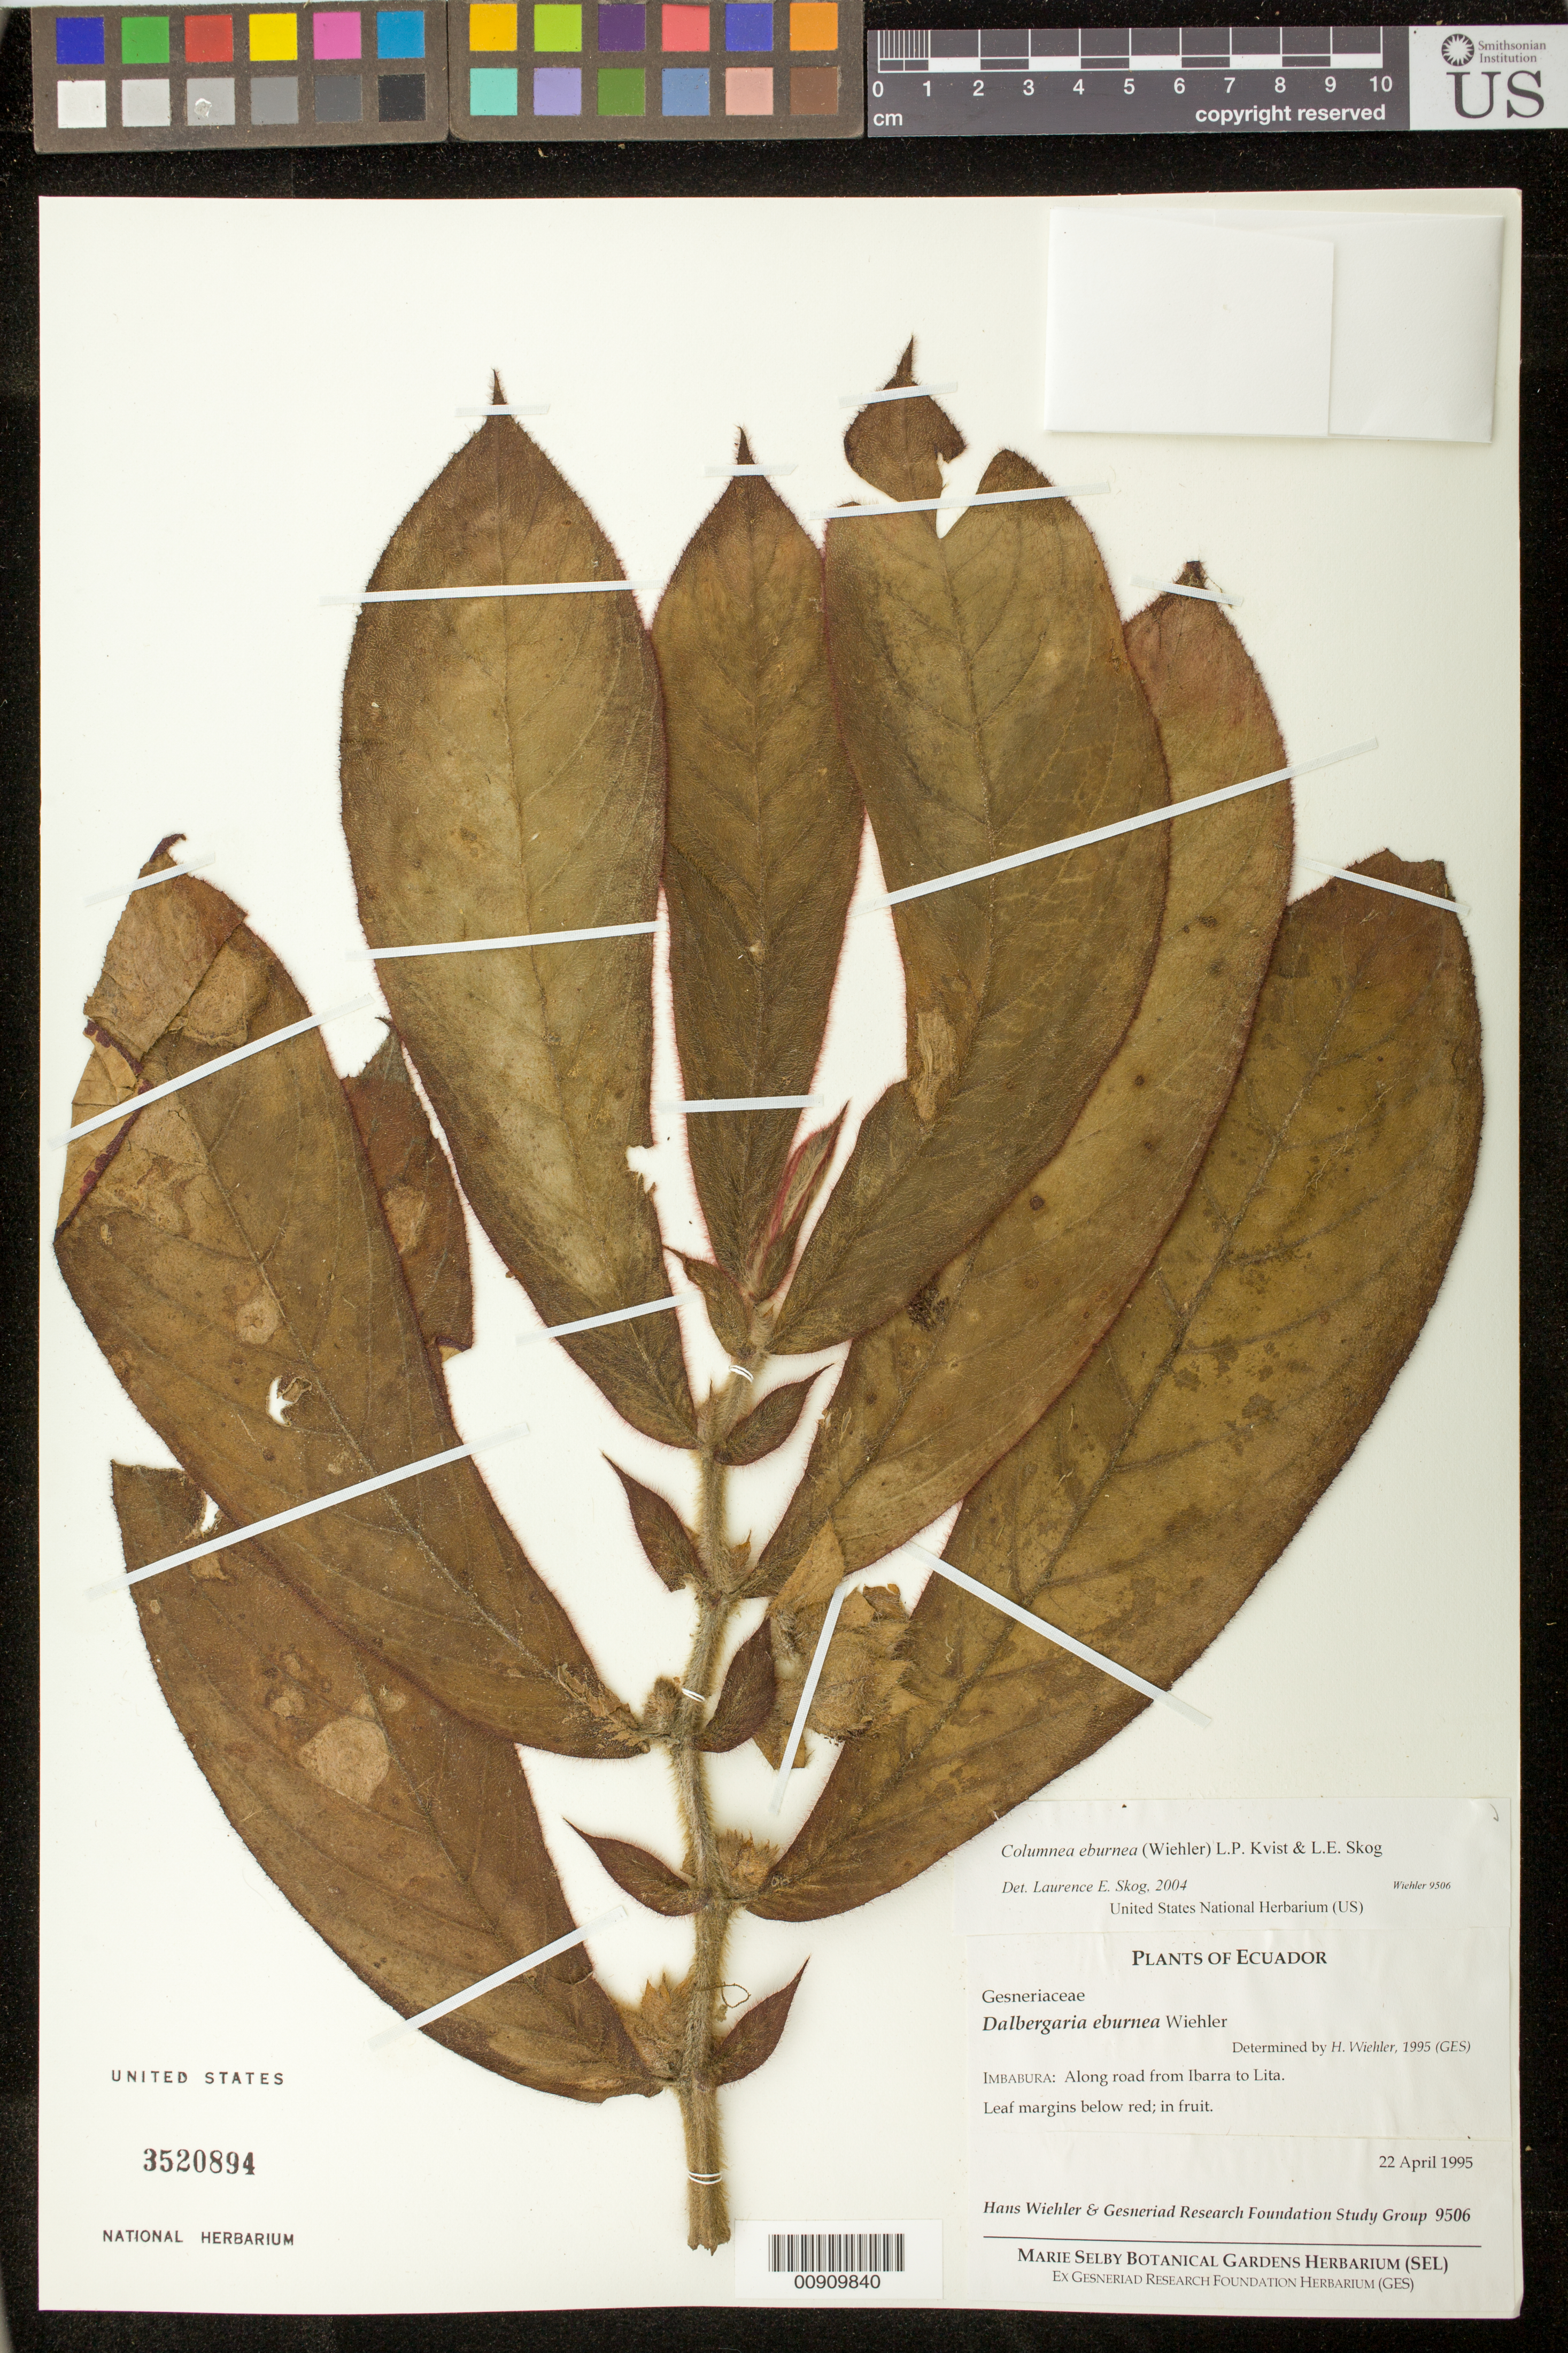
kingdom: Plantae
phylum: Tracheophyta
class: Magnoliopsida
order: Lamiales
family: Gesneriaceae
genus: Columnea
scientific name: Columnea eburnea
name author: (Wiehler) L.P. Kvist & L.E. Skog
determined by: Skog, Laurence E.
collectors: H. J. Wiehler & GRF Study Group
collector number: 9506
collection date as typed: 22 Apr 1995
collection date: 1995-04-22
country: Ecuador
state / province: Imbabura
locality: Imbabura: along road from Ibarra to Lita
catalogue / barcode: US 3520894